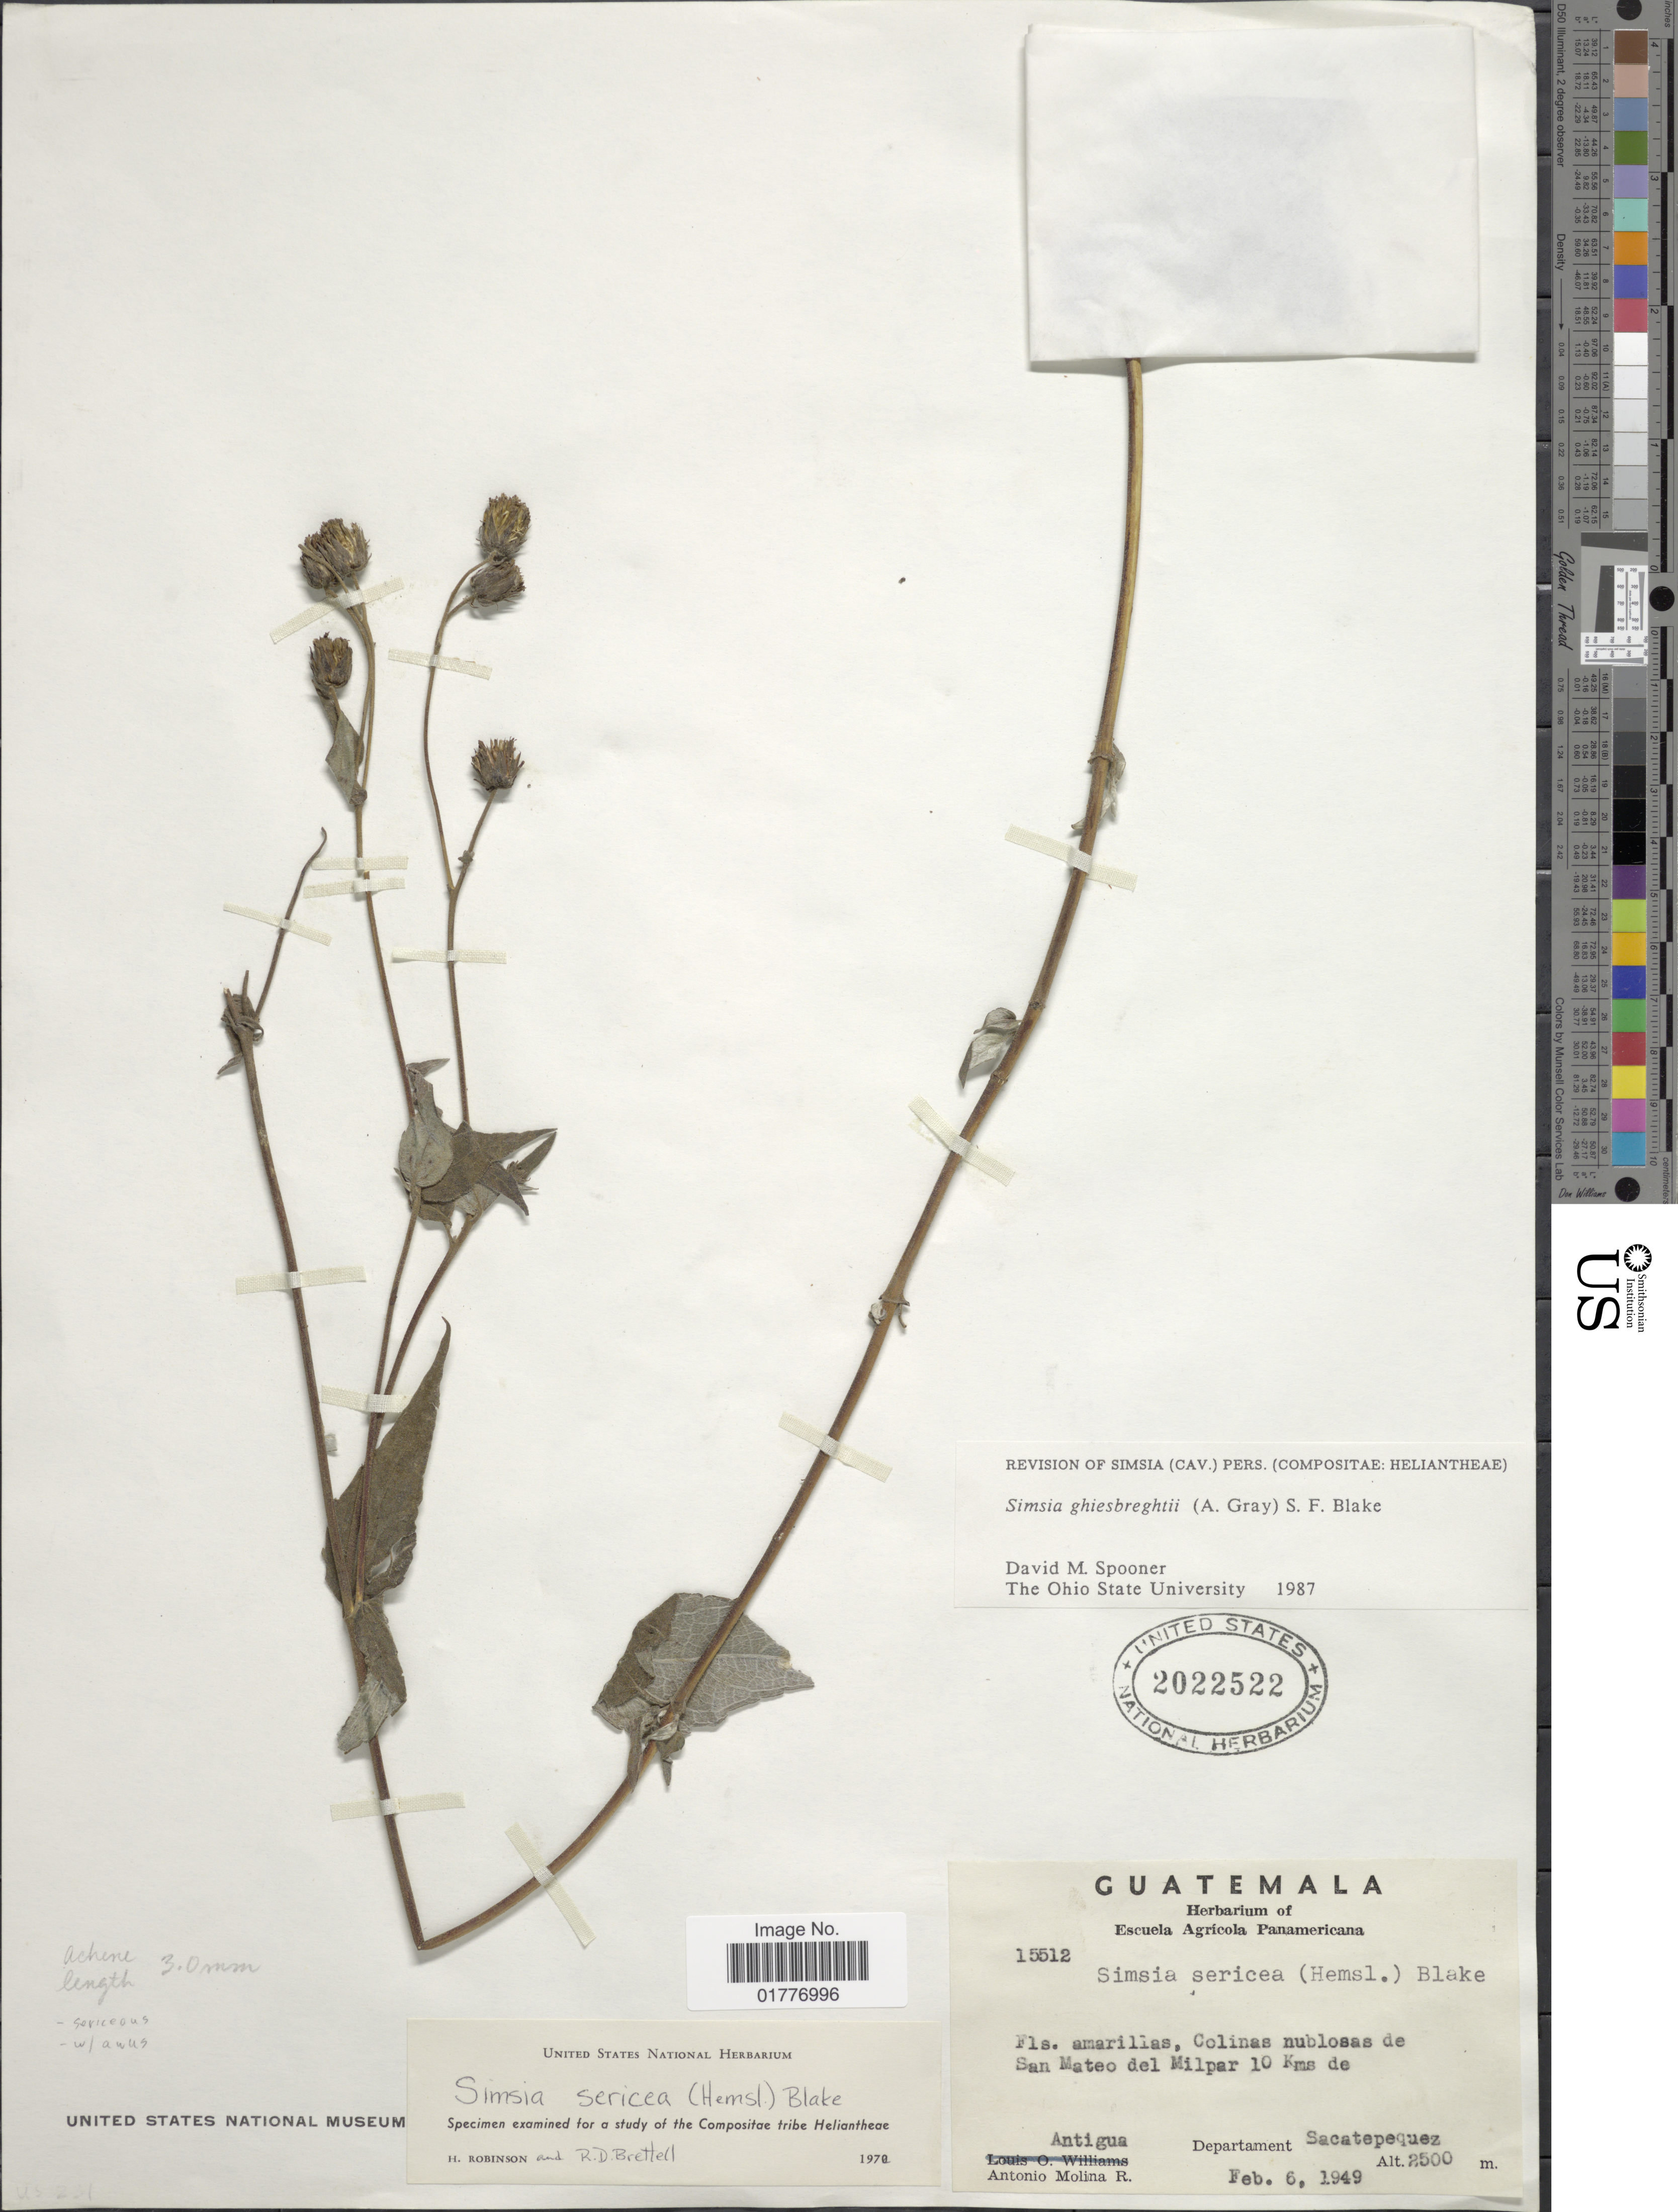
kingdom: Plantae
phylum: Tracheophyta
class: Magnoliopsida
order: Asterales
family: Asteraceae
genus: Simsia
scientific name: Simsia ghiesbreghtii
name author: (A. Gray) S.F. Blake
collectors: A. Molina R.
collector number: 15512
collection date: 1949-02-06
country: Guatemala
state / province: Sacatepéquez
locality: Colinas nublosas de San Mateo del Milpar 10 kms de Antigua, Department Sacatepequez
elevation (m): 2500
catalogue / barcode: US 2022522